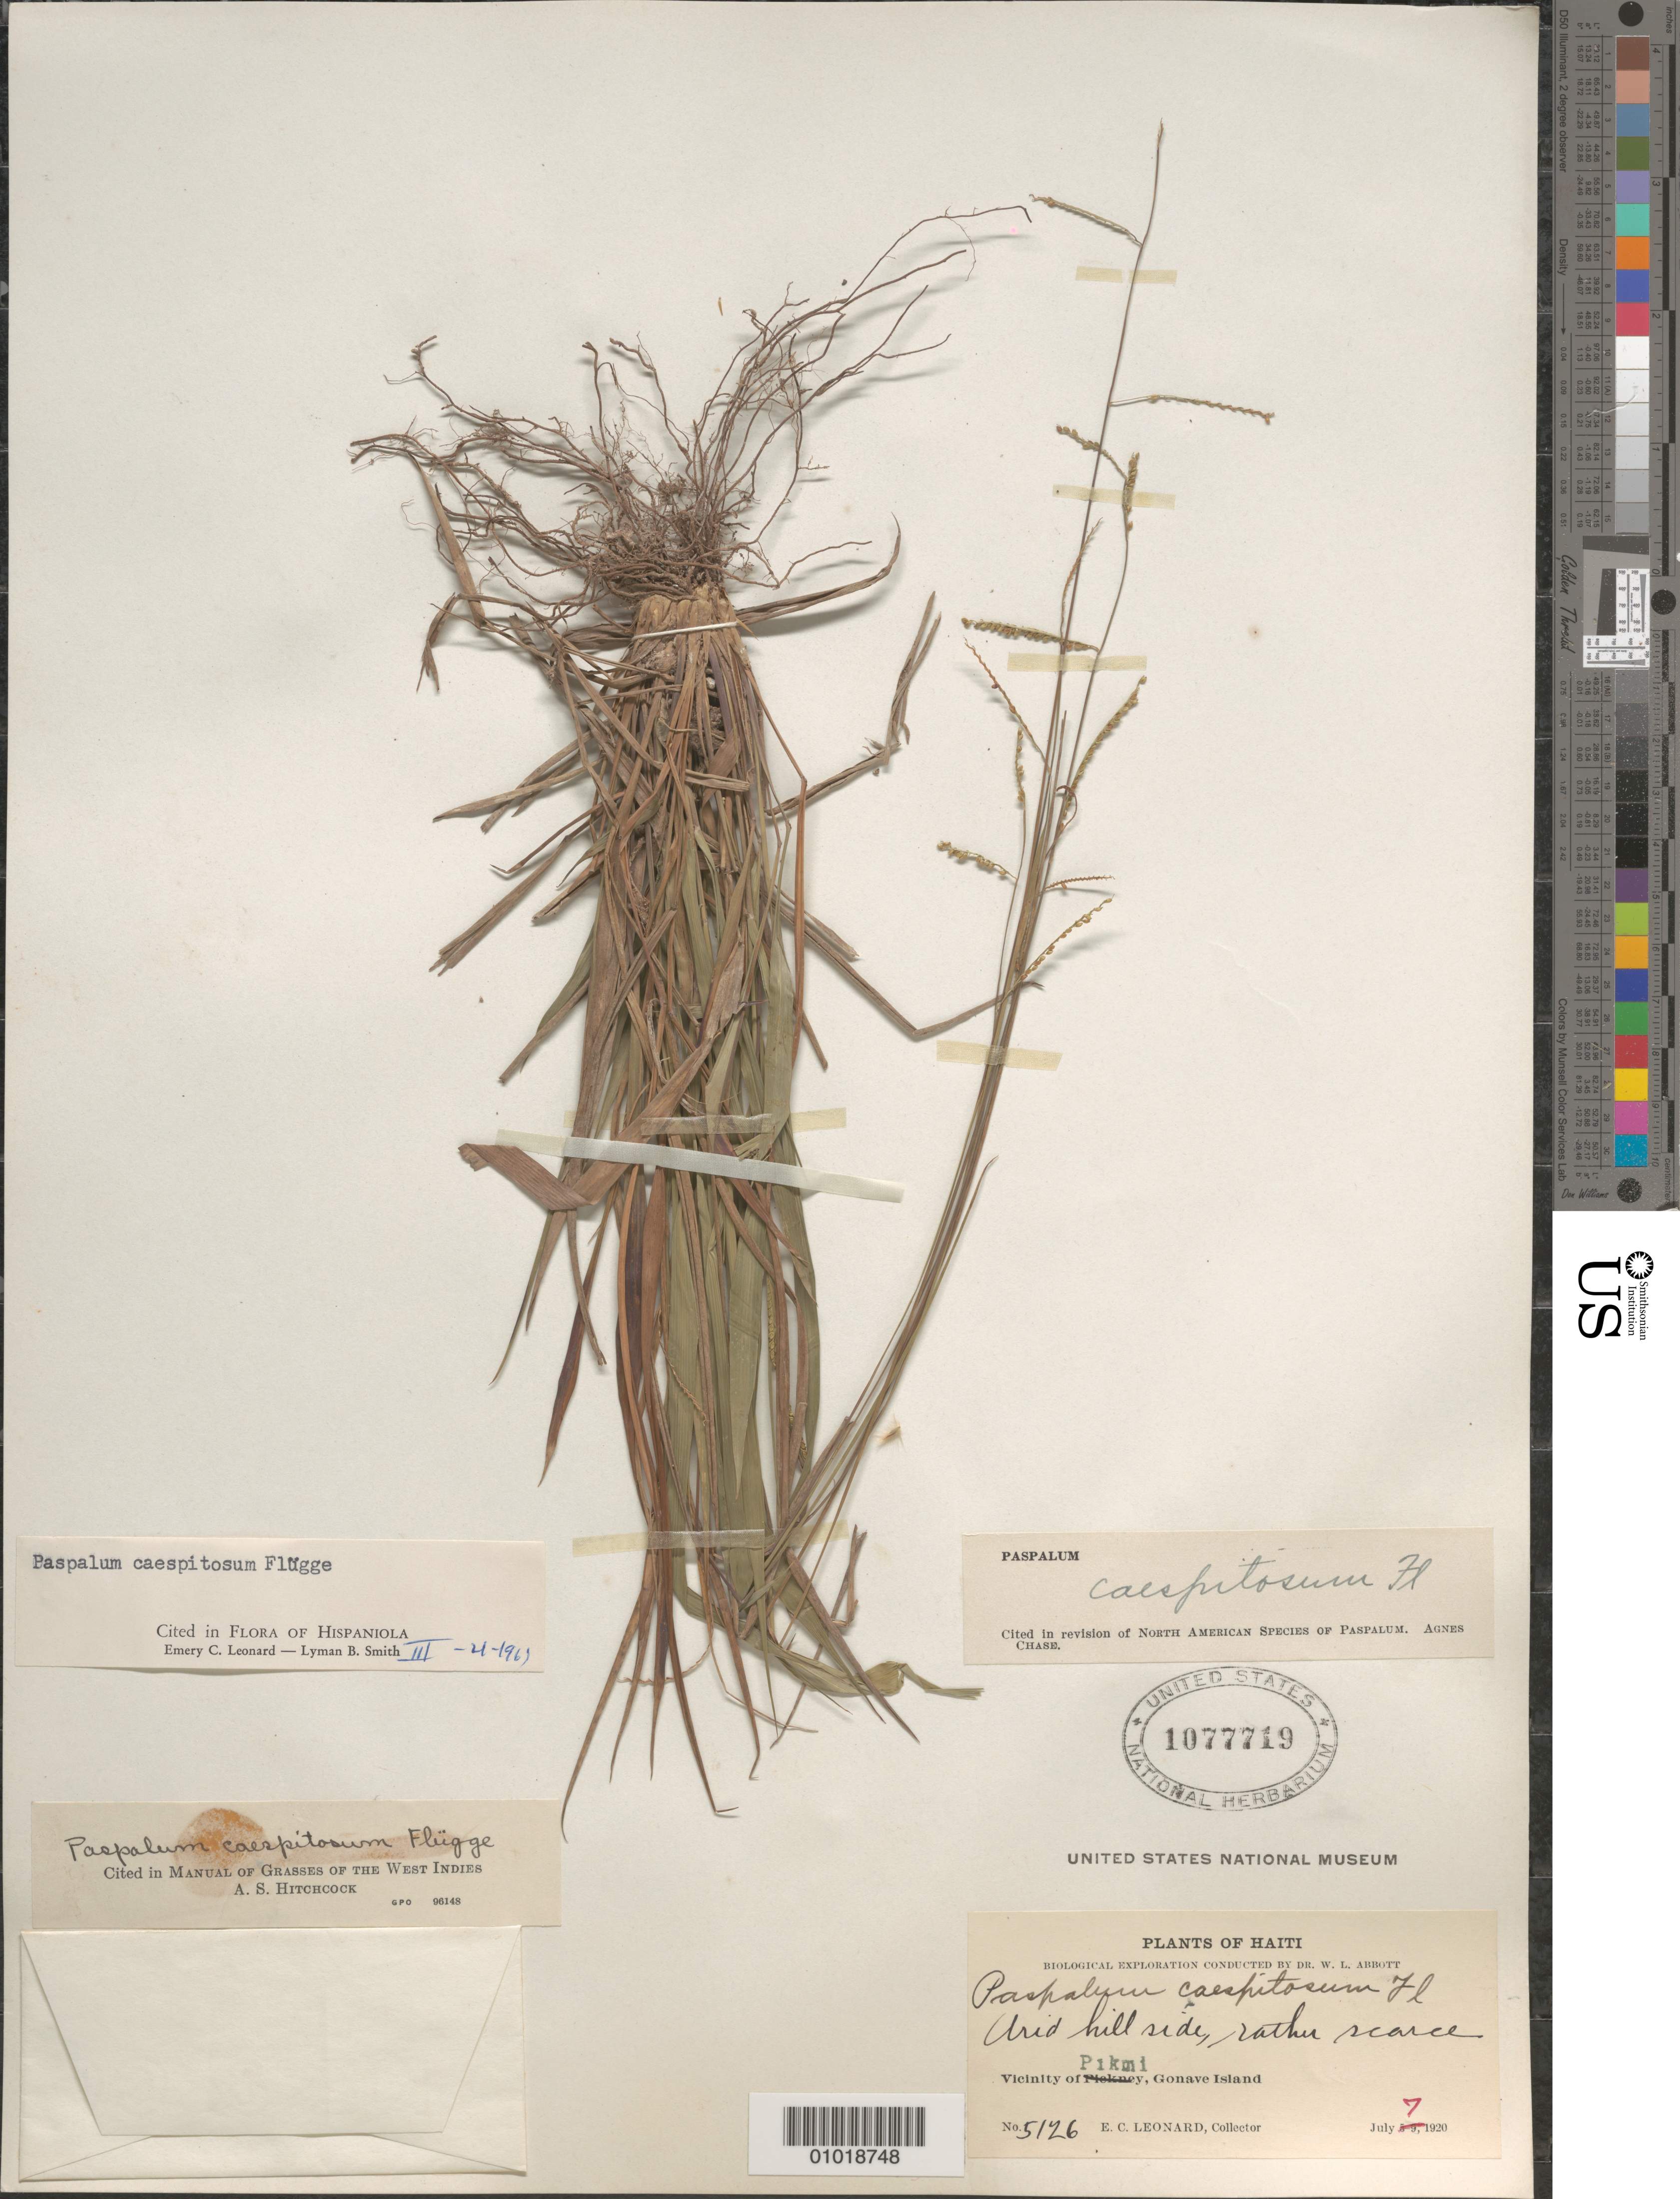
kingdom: Plantae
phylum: Tracheophyta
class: Liliopsida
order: Poales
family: Poaceae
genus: Paspalum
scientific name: Paspalum caespitosum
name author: Flüggé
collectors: E. C. Leonard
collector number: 5126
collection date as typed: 07 Jul 1920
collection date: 1920-07-07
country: Haiti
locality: Vic. of Pikmi, Gonave Island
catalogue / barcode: US 1077719